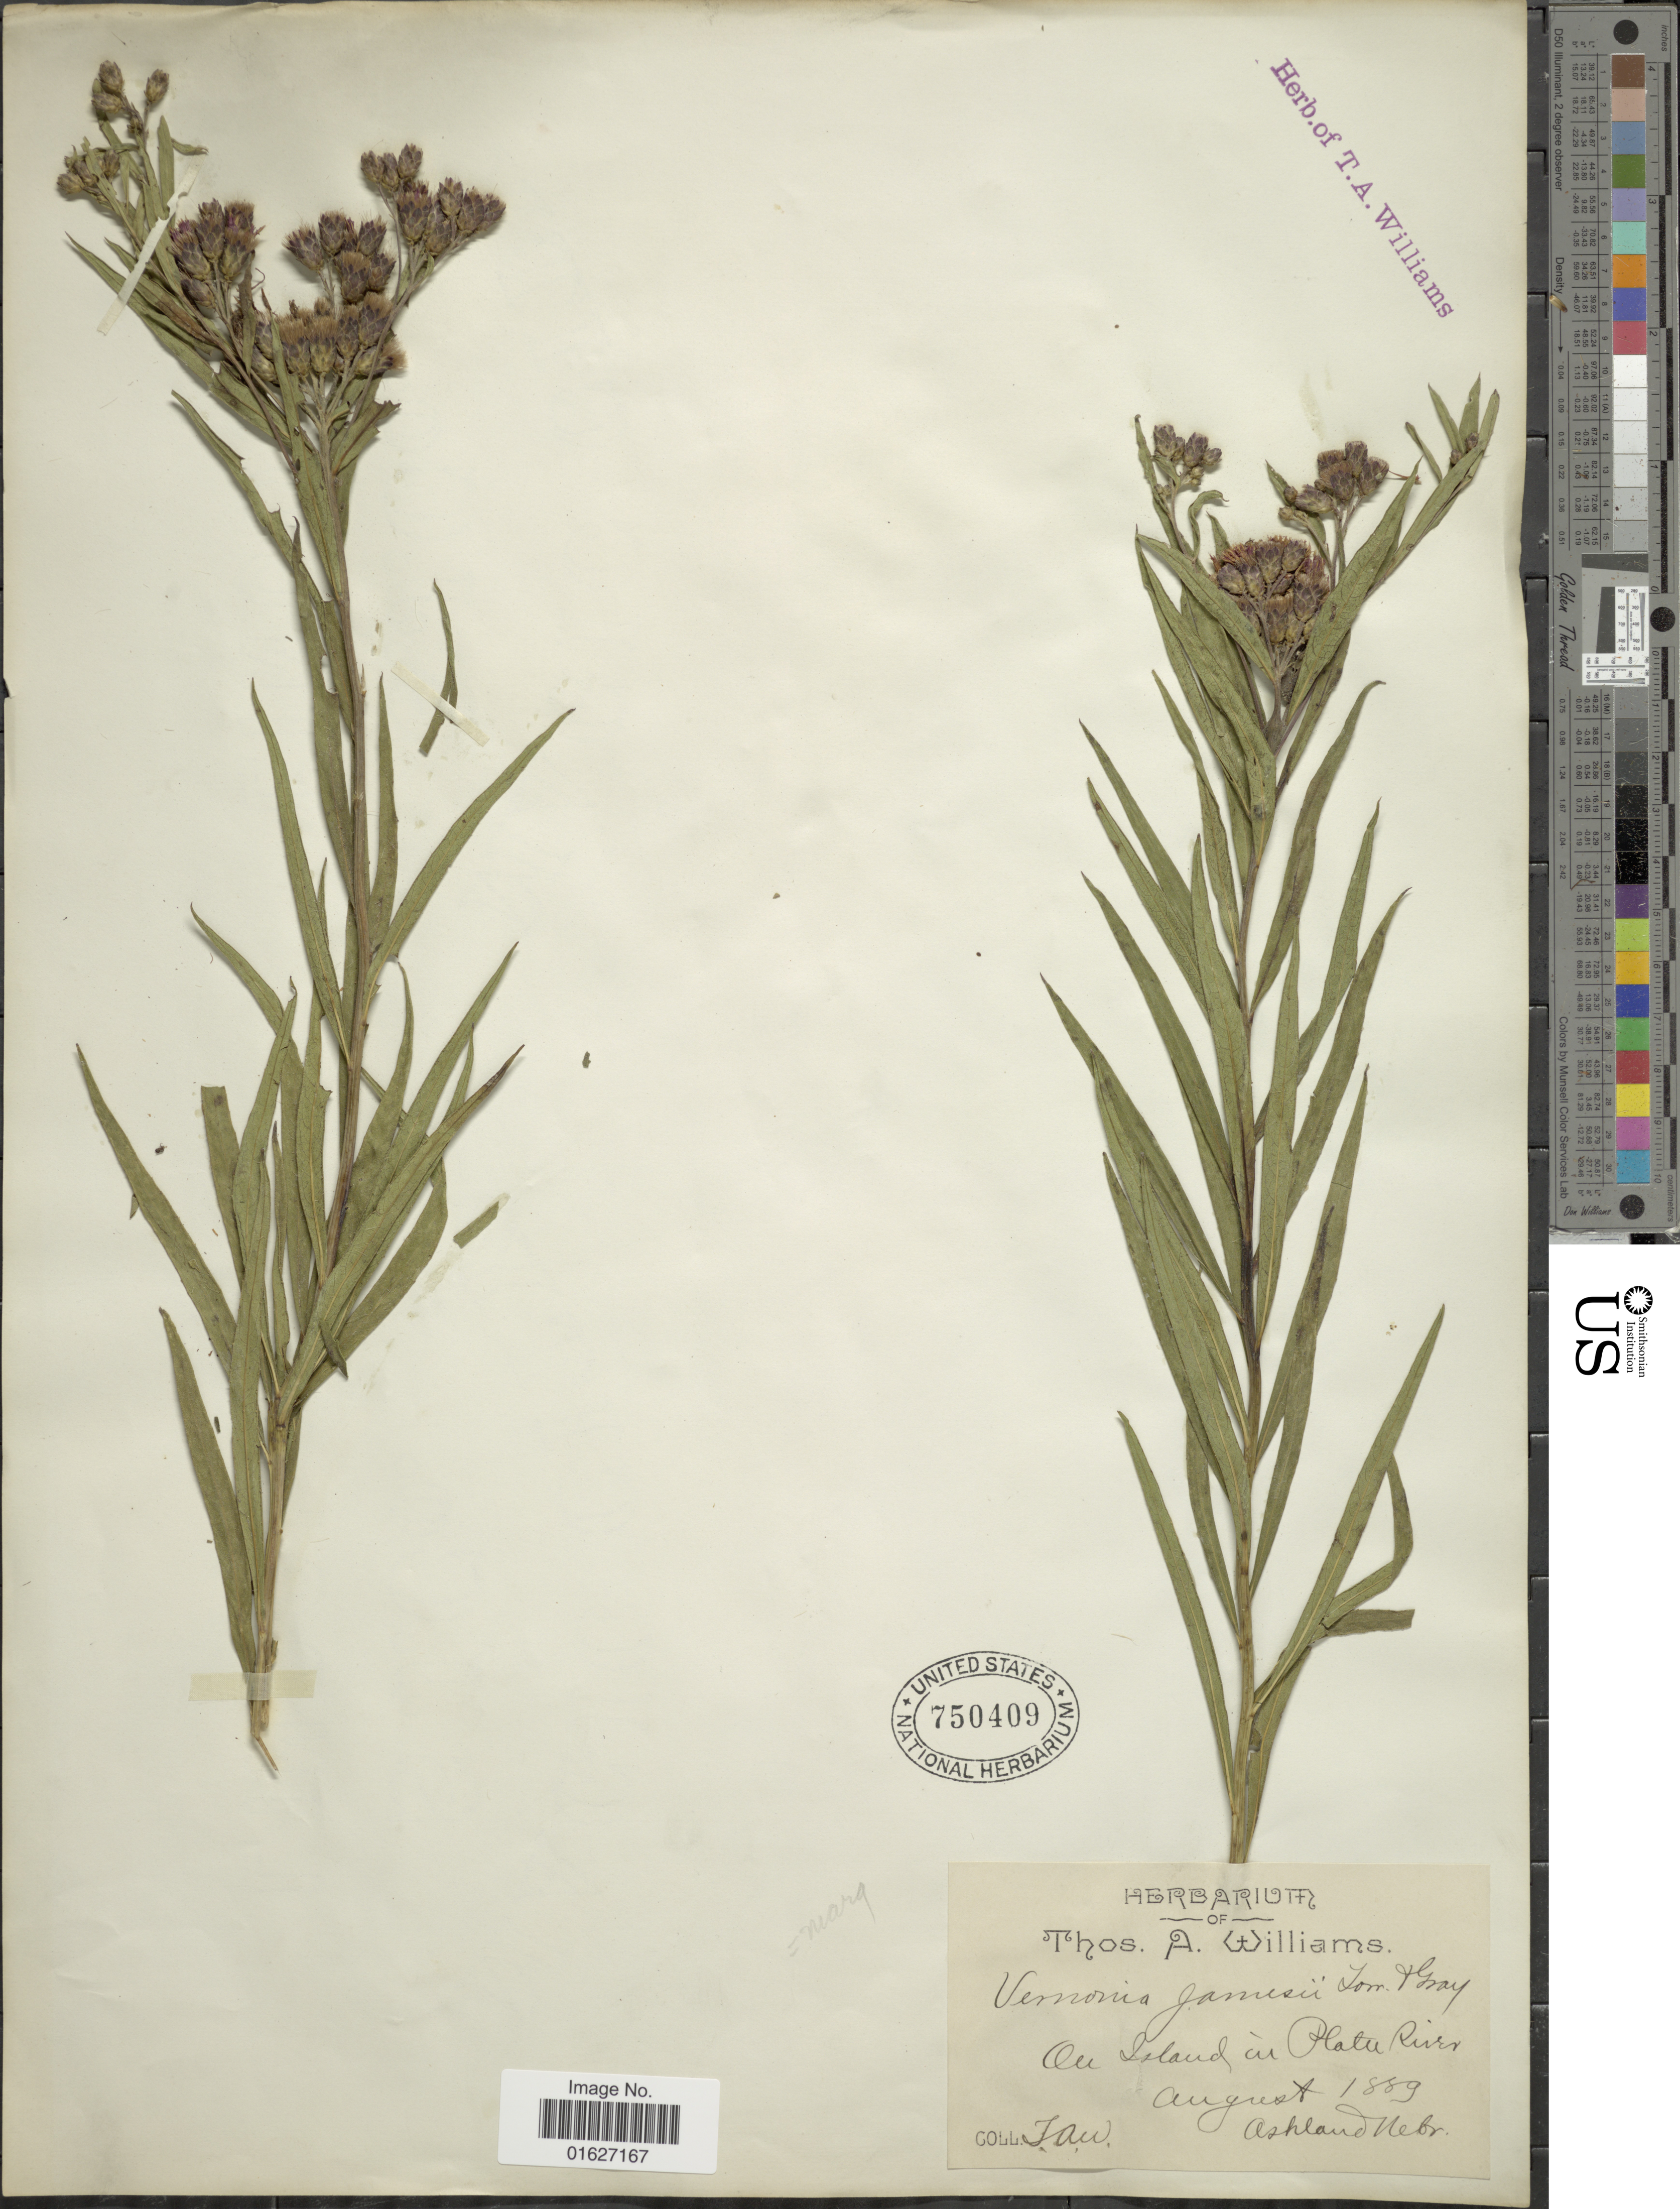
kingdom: Plantae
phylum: Tracheophyta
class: Magnoliopsida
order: Asterales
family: Asteraceae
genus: Vernonia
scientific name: Vernonia fasciculata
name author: Michx.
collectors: T. A. Williams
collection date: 1889-08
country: United States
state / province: Nebraska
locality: On Island in Platte River, Ashland.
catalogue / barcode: US 750409